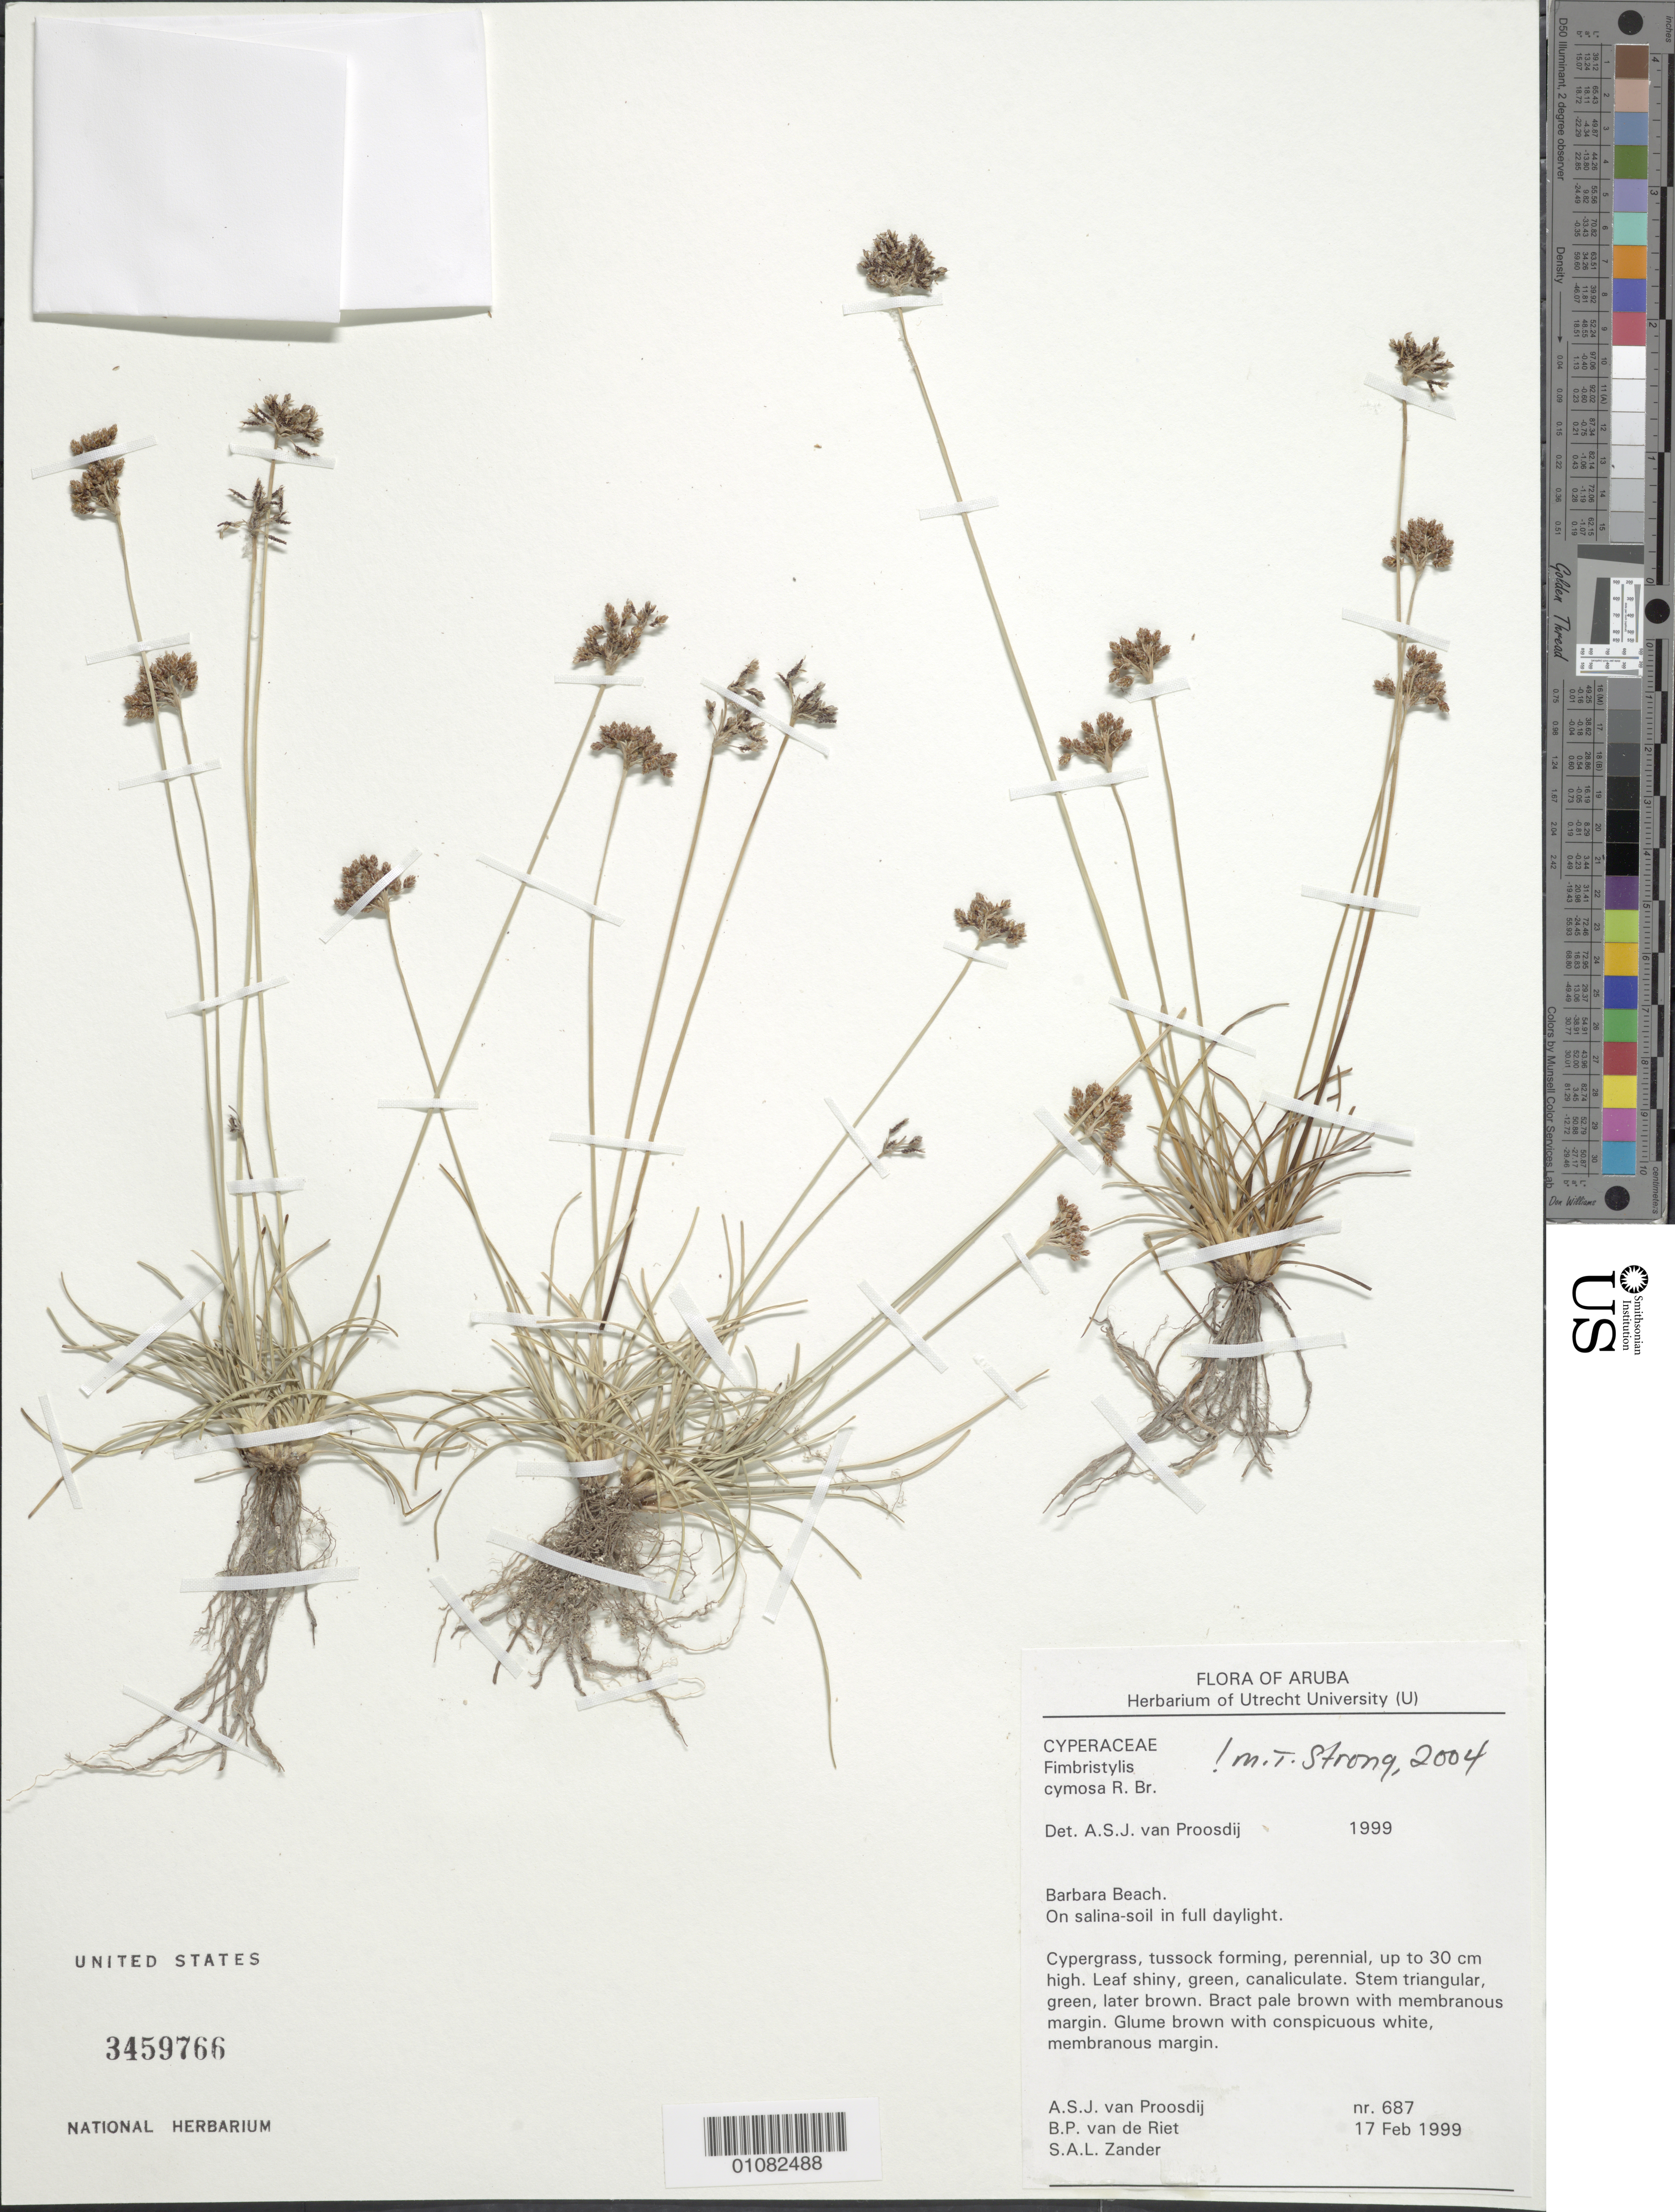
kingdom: Plantae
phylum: Tracheophyta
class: Liliopsida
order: Poales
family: Cyperaceae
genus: Fimbristylis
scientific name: Fimbristylis cymosa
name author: R. Br.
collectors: A. Proosdij, B. Riet & S. Zander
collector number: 687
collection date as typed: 17 Feb 1999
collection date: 1999-02-17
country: Aruba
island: Aruba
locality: Barbara Beach.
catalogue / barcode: US 3459766